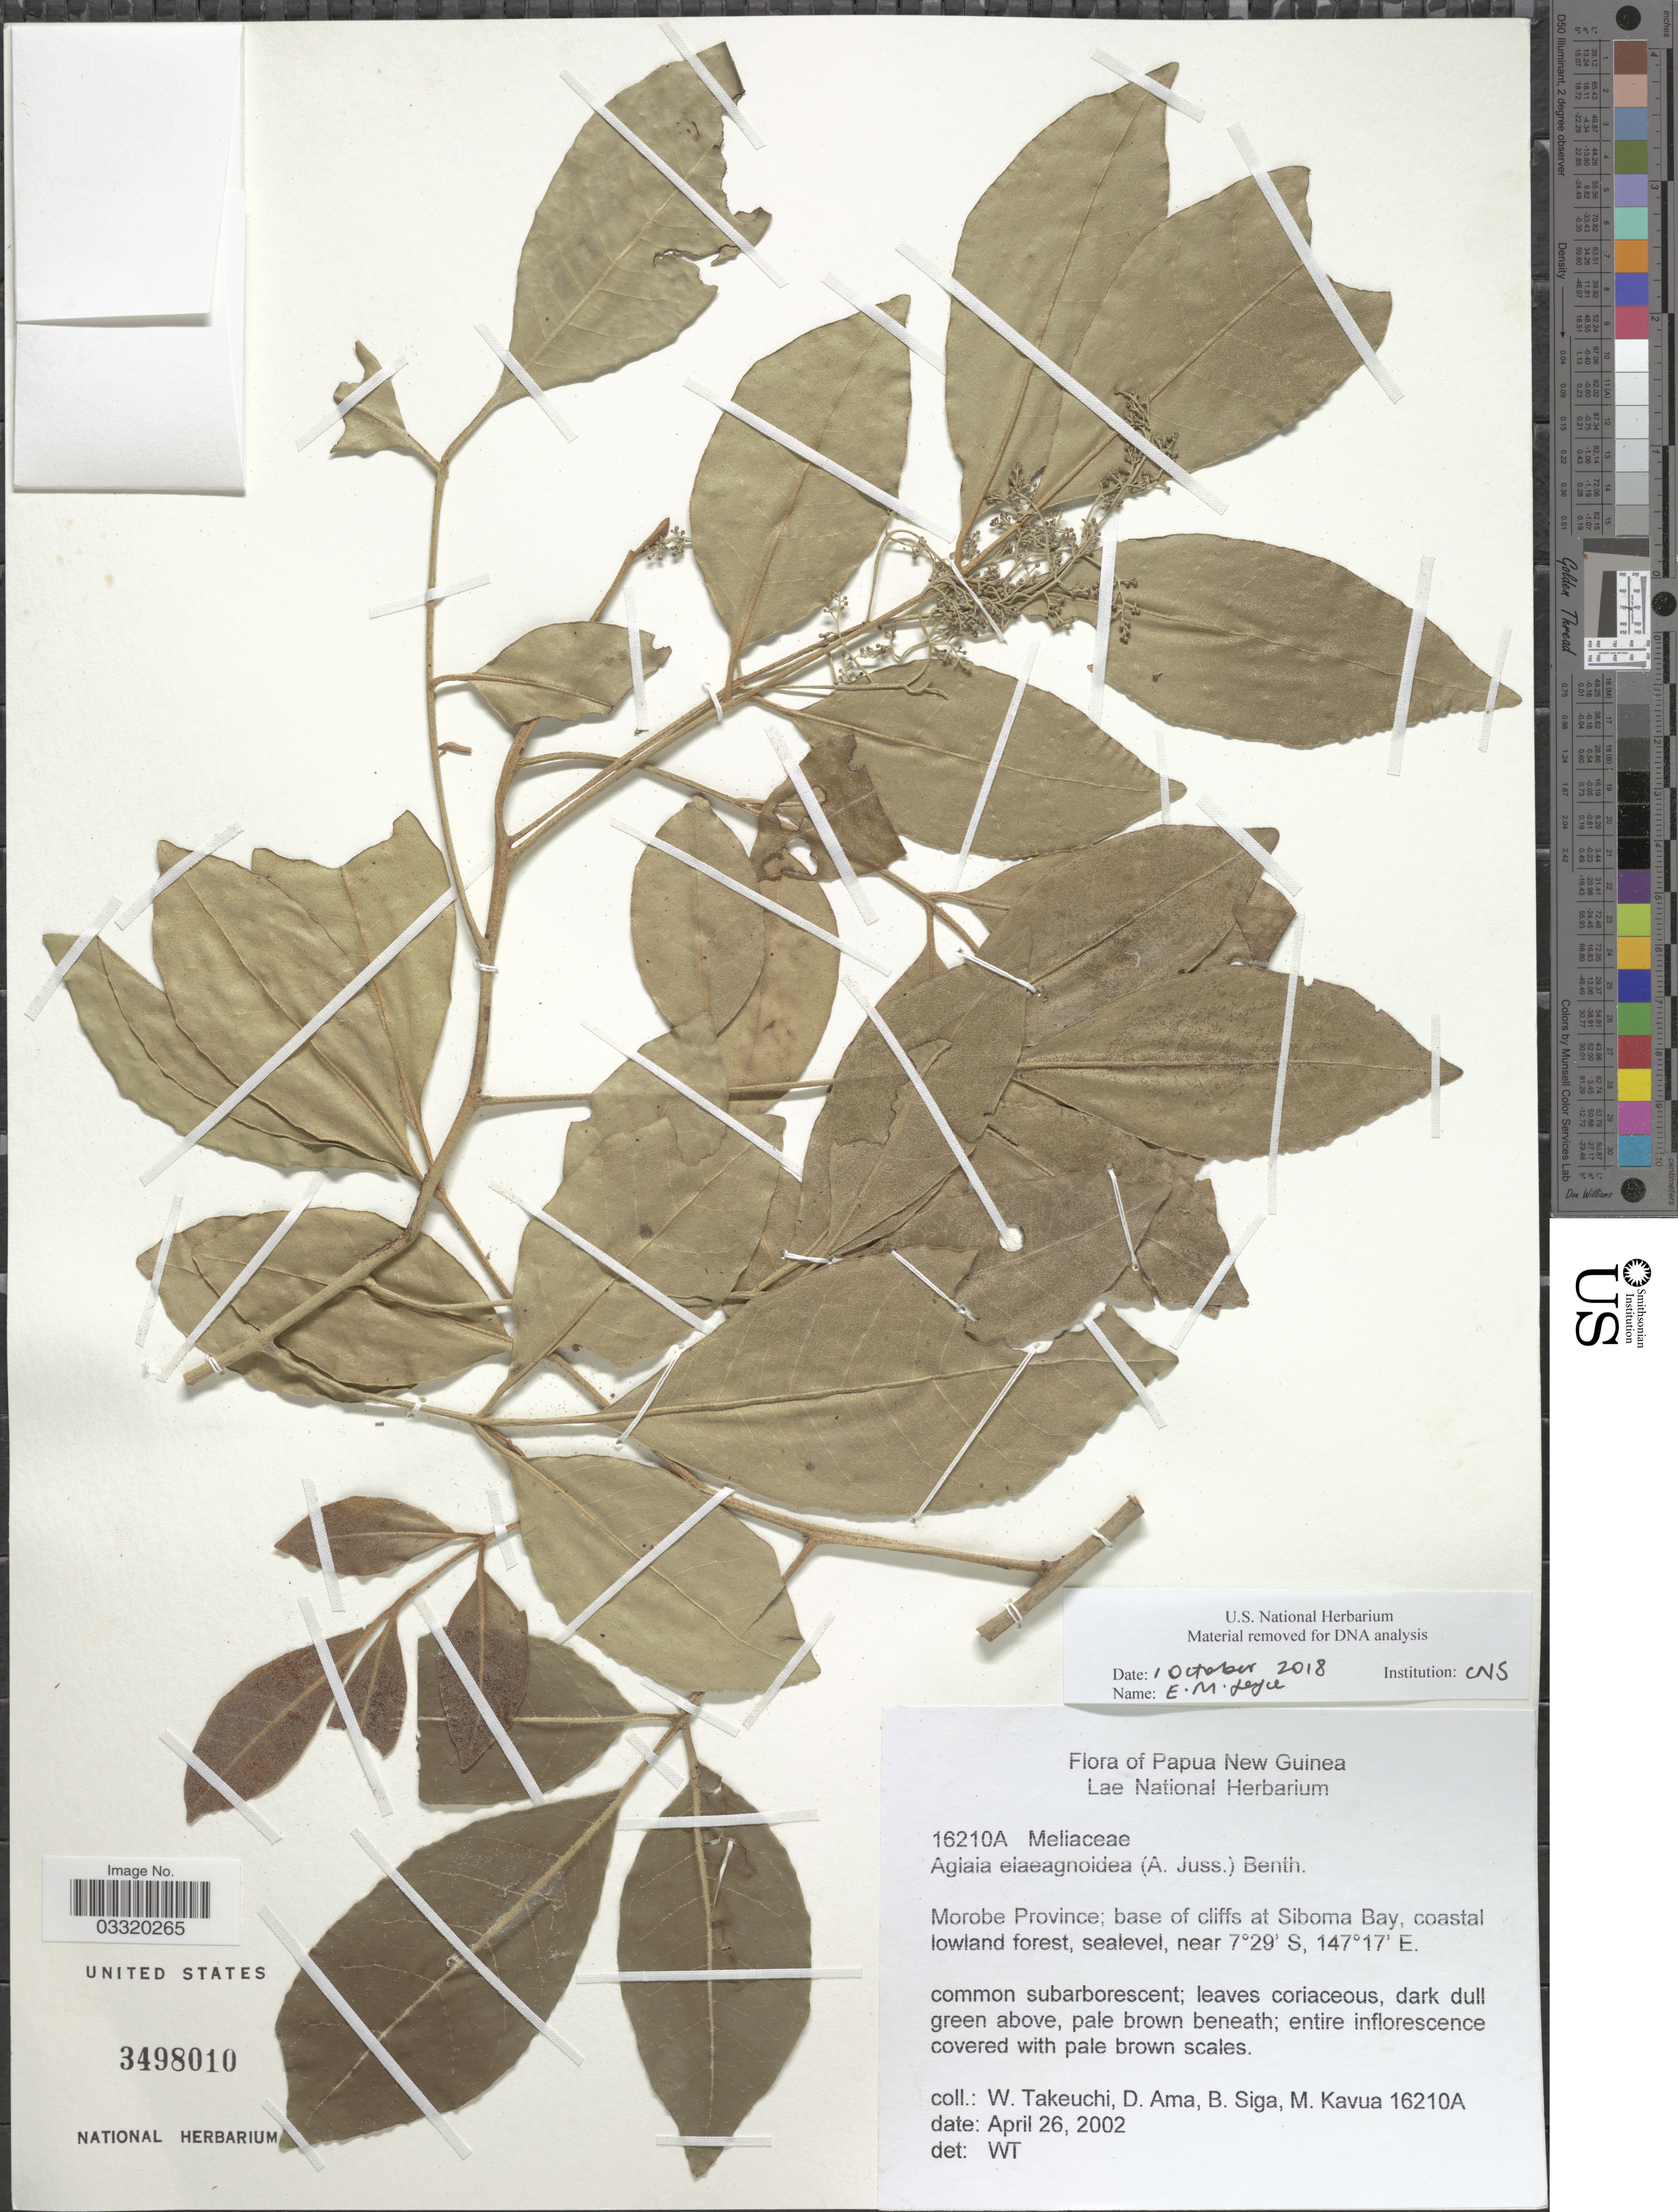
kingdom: Plantae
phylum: Tracheophyta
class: Magnoliopsida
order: Sapindales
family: Meliaceae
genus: Aglaia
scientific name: Aglaia elaeagnoidea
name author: (A. Juss.) Benth.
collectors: W. Takeuchi, D. Ama, B. Siga & M. Kavua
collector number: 16210A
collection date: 2002-04-26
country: Papua New Guinea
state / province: Morobe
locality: Base of cliffs at Siboma Bay.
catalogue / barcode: US 3498010